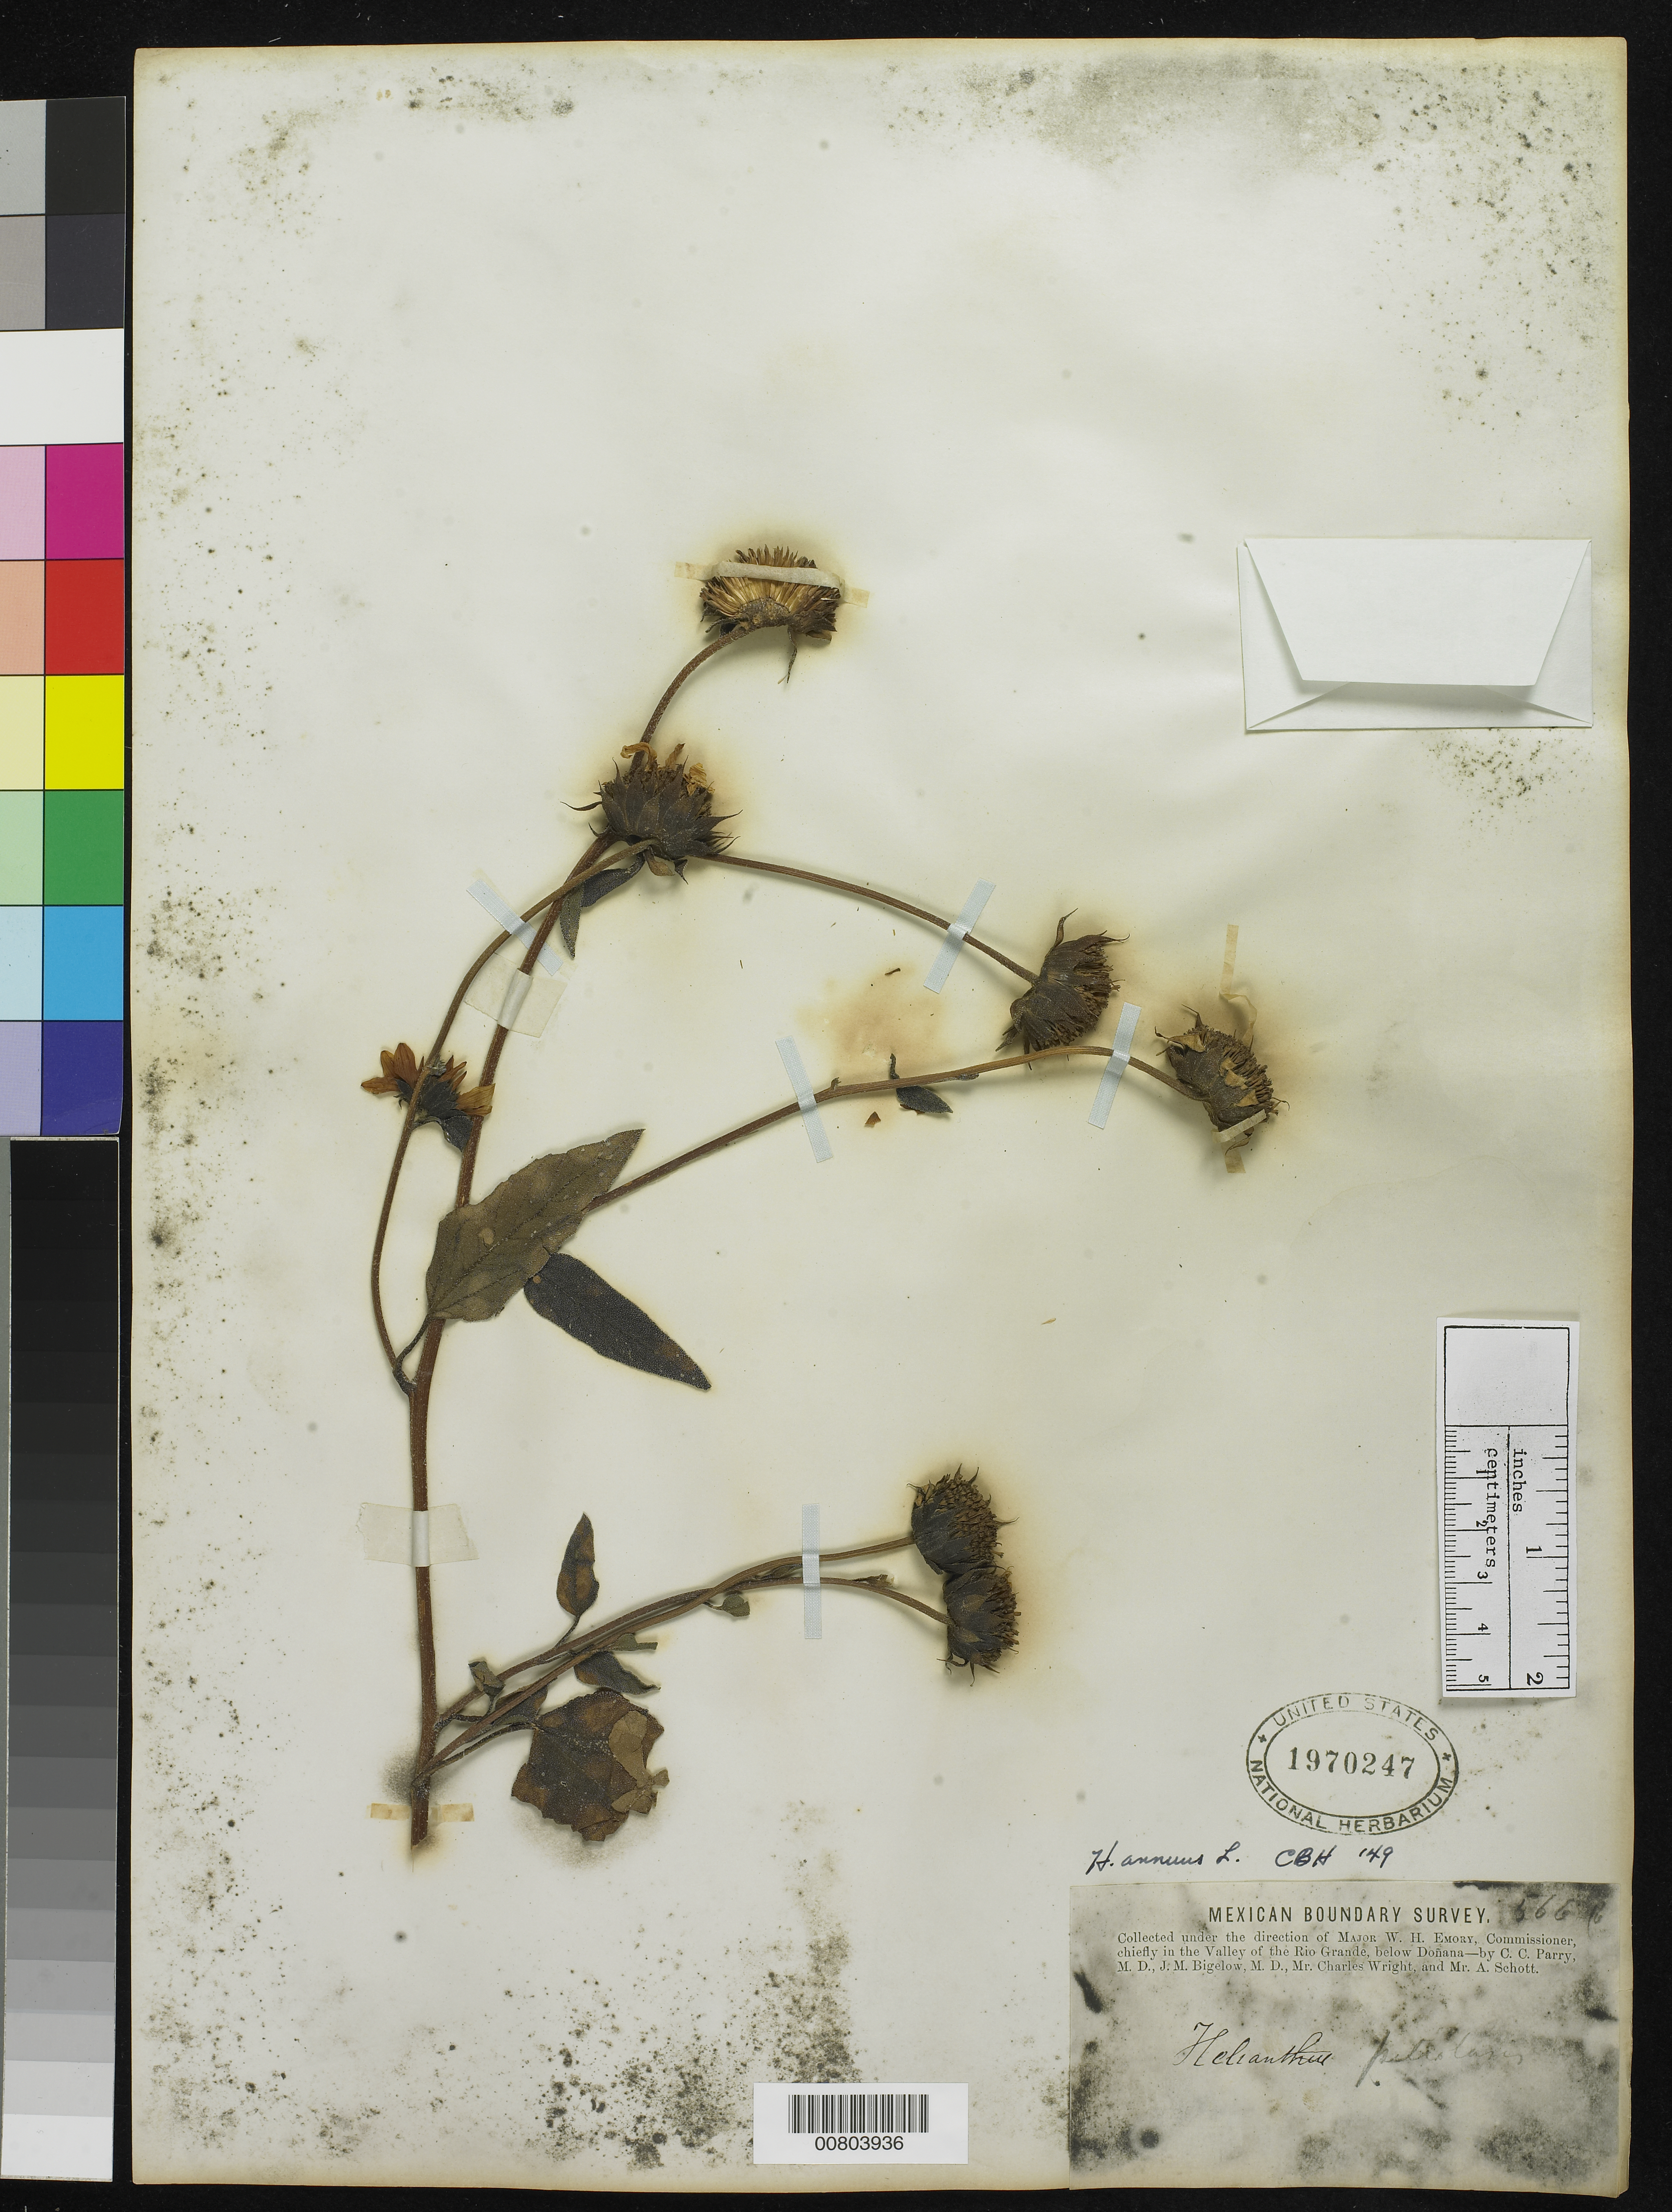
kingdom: Plantae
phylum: Tracheophyta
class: Magnoliopsida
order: Asterales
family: Asteraceae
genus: Helianthus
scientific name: Helianthus annuus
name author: L.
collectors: C. C. Parry, J. M. Bigelow, C. Wright & A. C. V. Schott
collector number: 566 (c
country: United States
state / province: New Mexico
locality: Valley of the Rio Grande, below Doñana, New Mexico.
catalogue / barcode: US 1970247